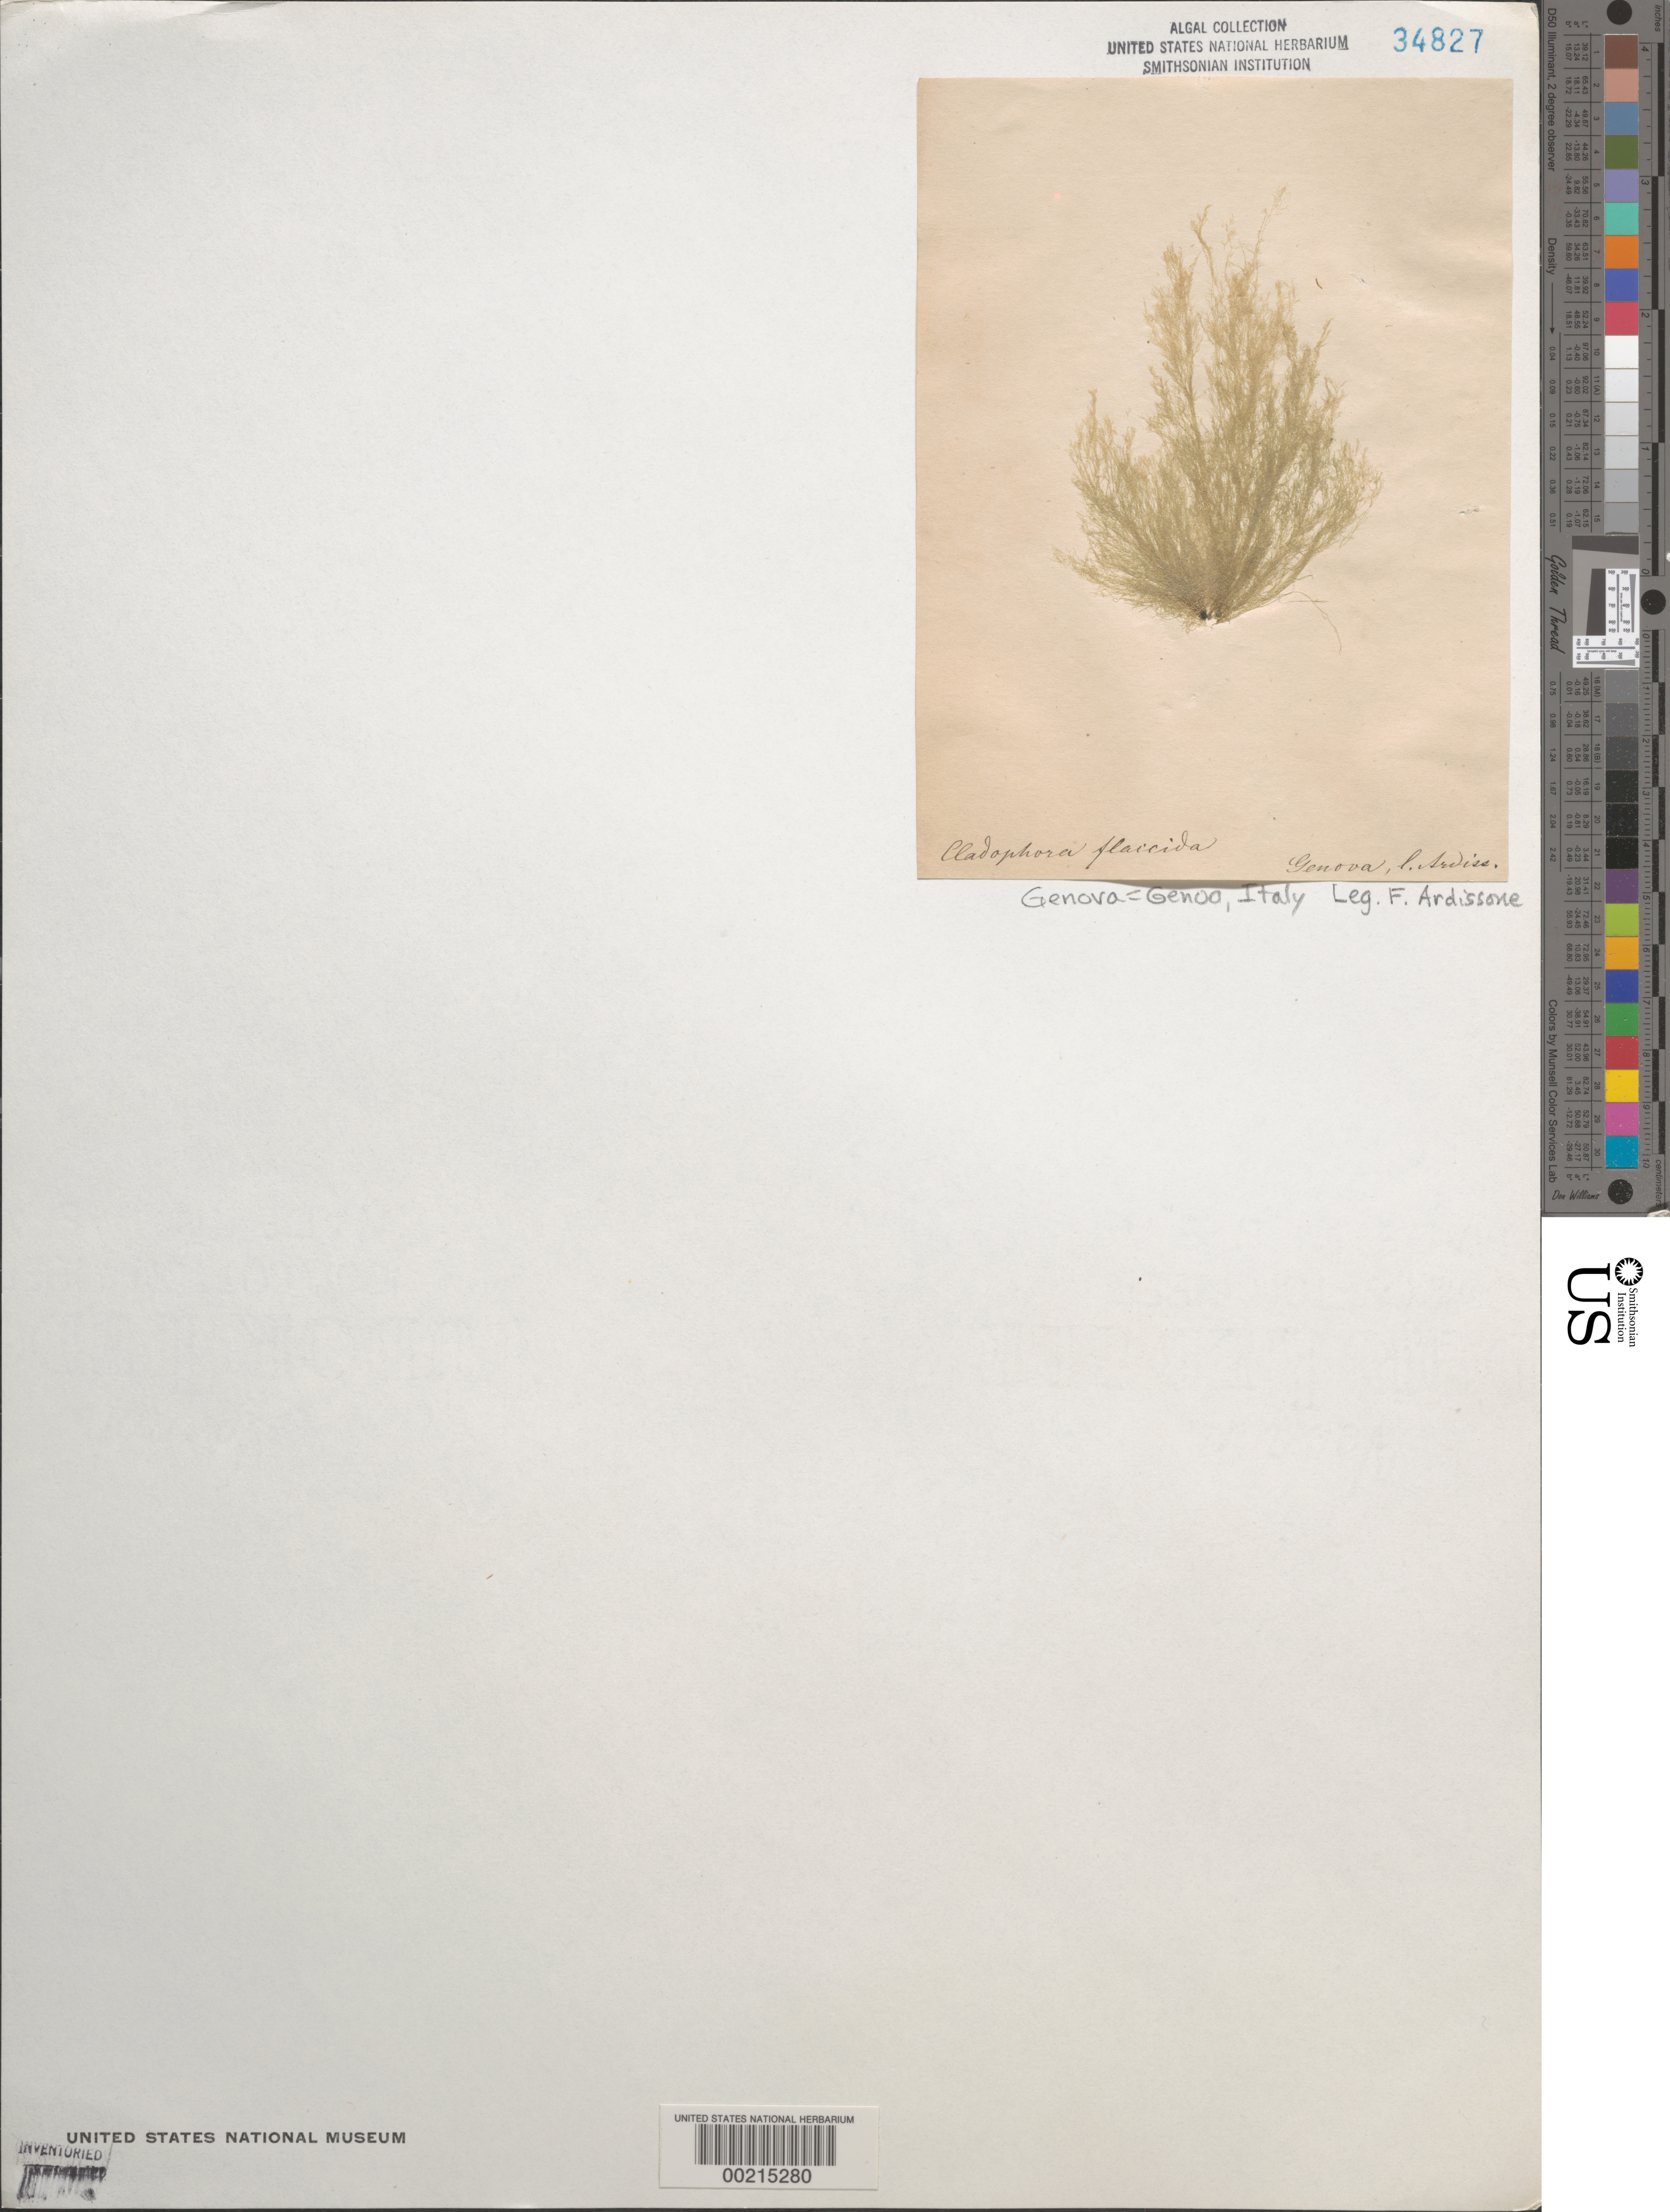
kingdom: Plantae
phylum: Chlorophyta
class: Ulvophyceae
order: Cladophorales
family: Cladophoraceae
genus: Cladophora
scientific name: Cladophora vagabunda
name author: (L.) C. Hoek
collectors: F. Ardissone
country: Italy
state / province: Liguria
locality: Genoa (genua)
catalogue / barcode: US 34827